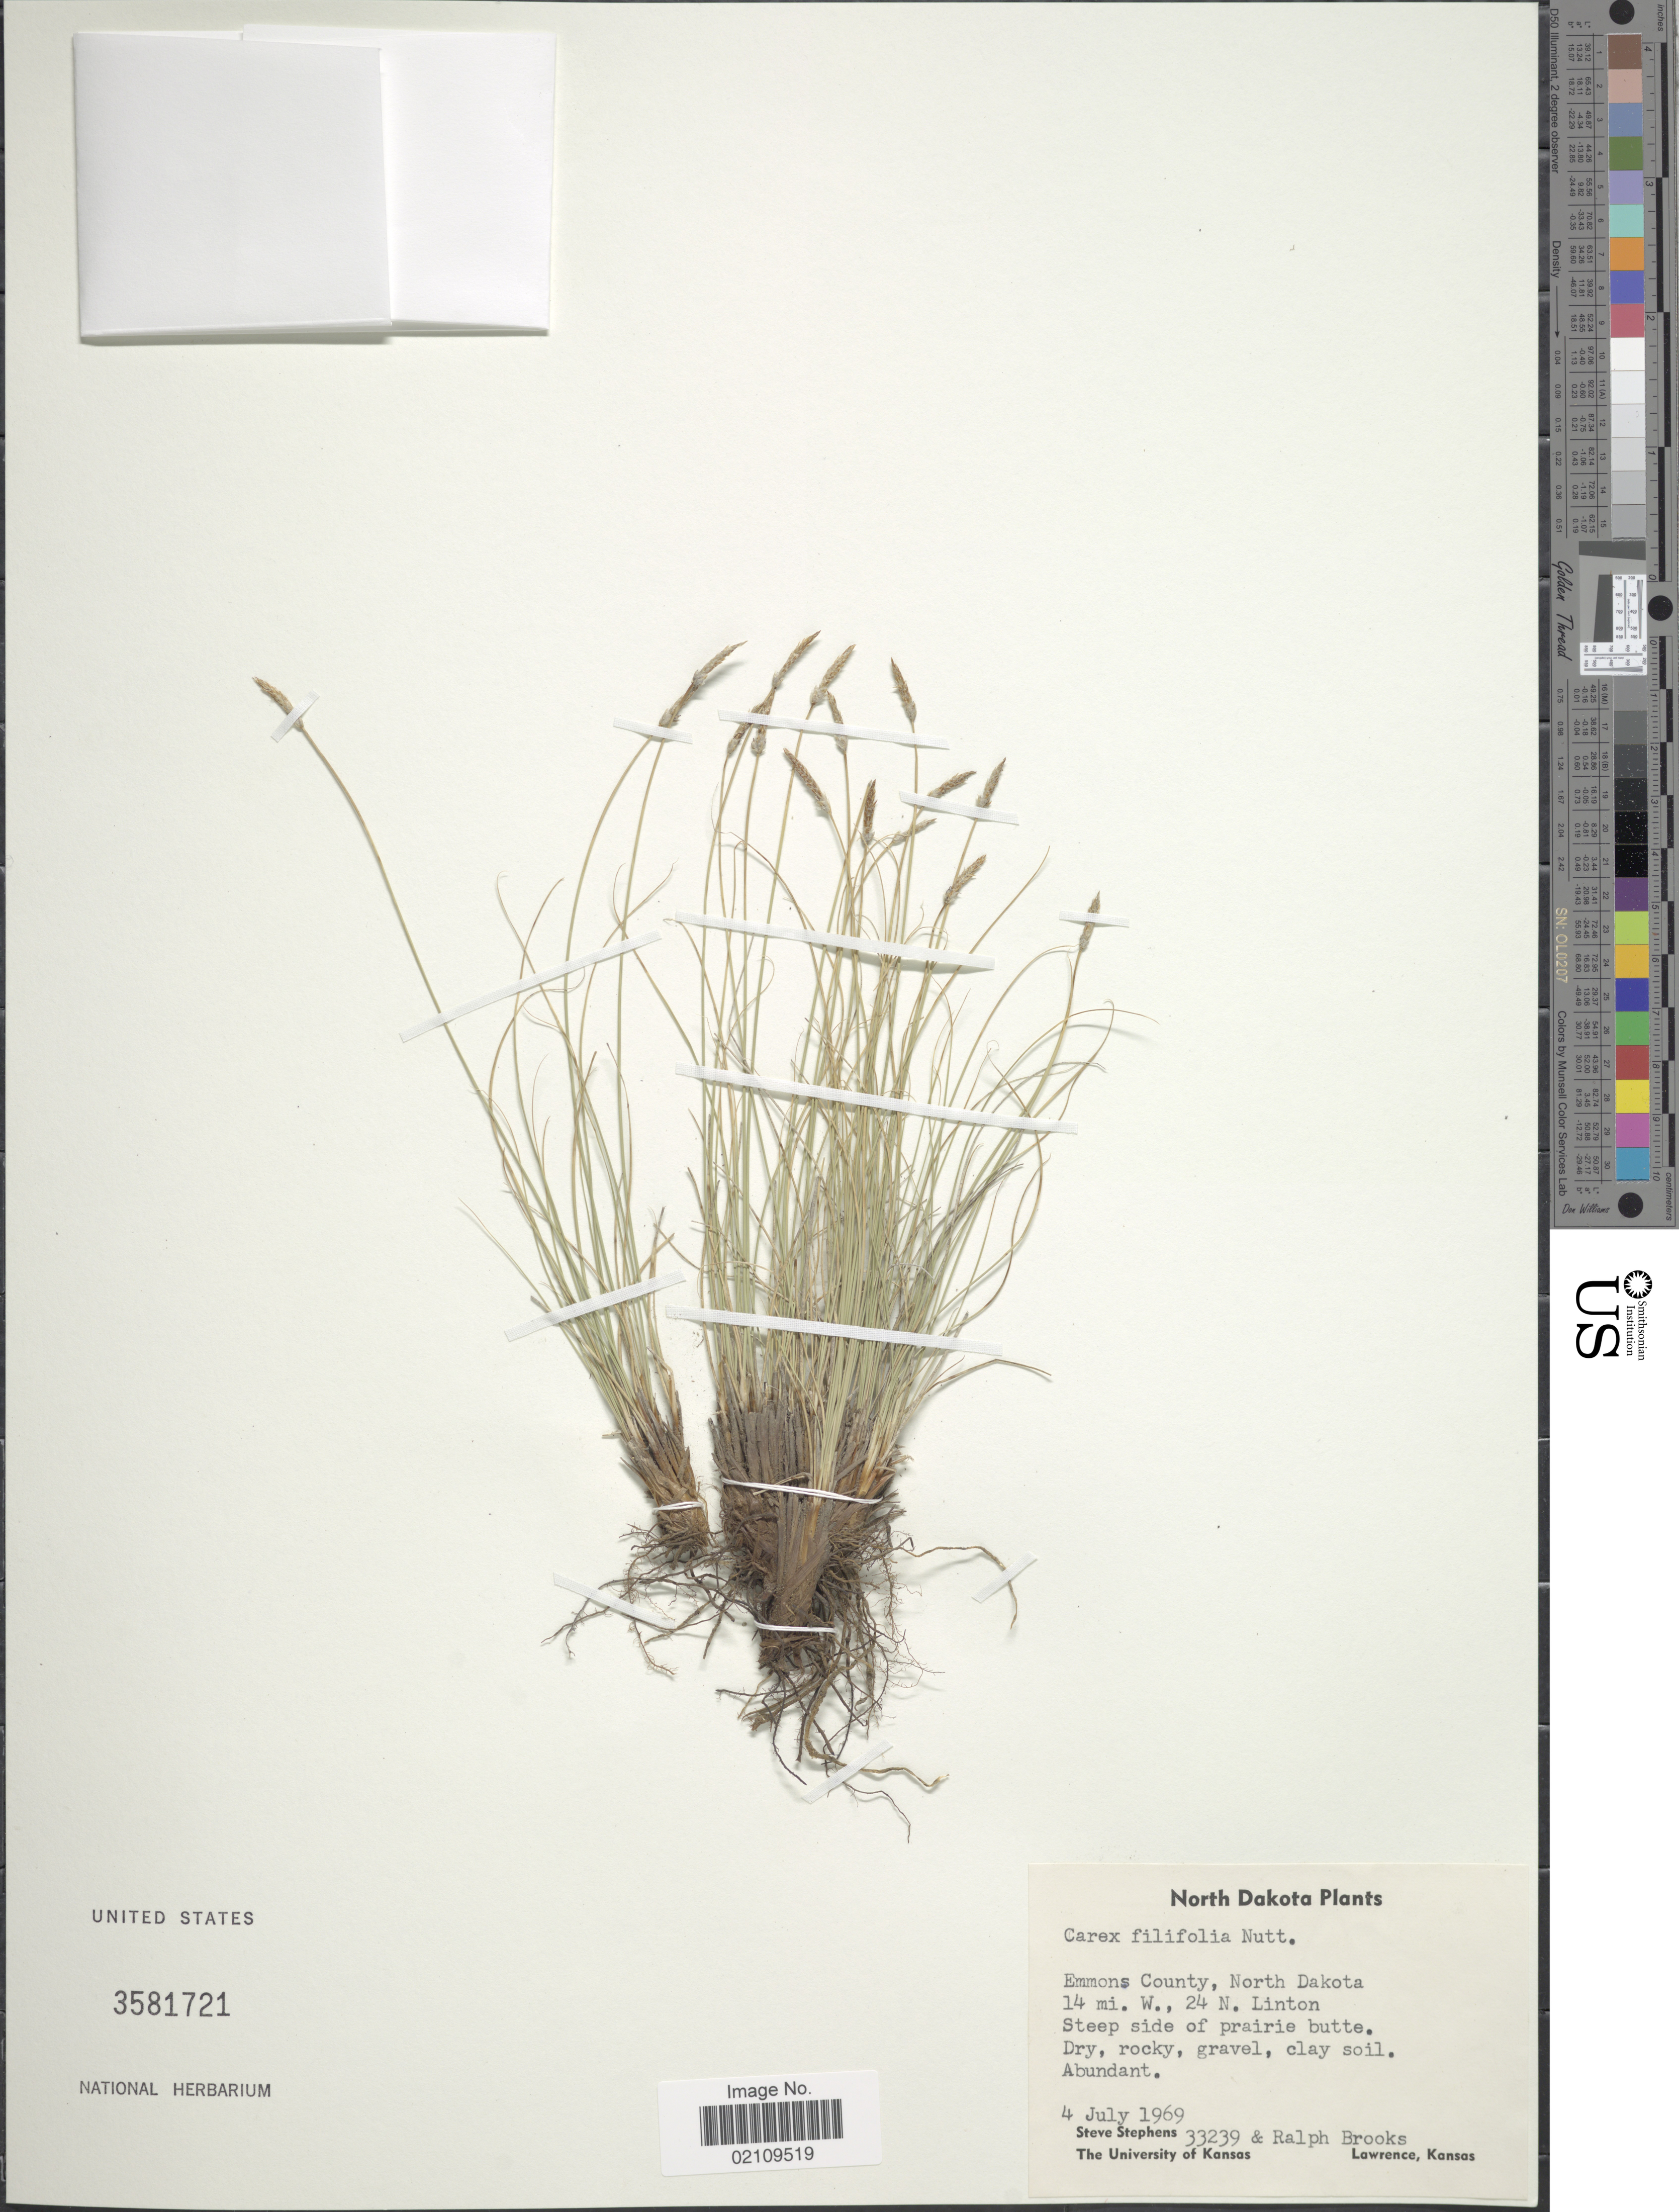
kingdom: Plantae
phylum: Tracheophyta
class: Liliopsida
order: Poales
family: Cyperaceae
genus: Carex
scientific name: Carex filifolia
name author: Nutt.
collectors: S. Stephens & R. E. Brooks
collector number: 33239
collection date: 1969-07-04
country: United States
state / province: North Dakota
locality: Emmons County, 14 mi W., 24 N. Linton. Steep side of prairie butte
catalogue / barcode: US 3581721